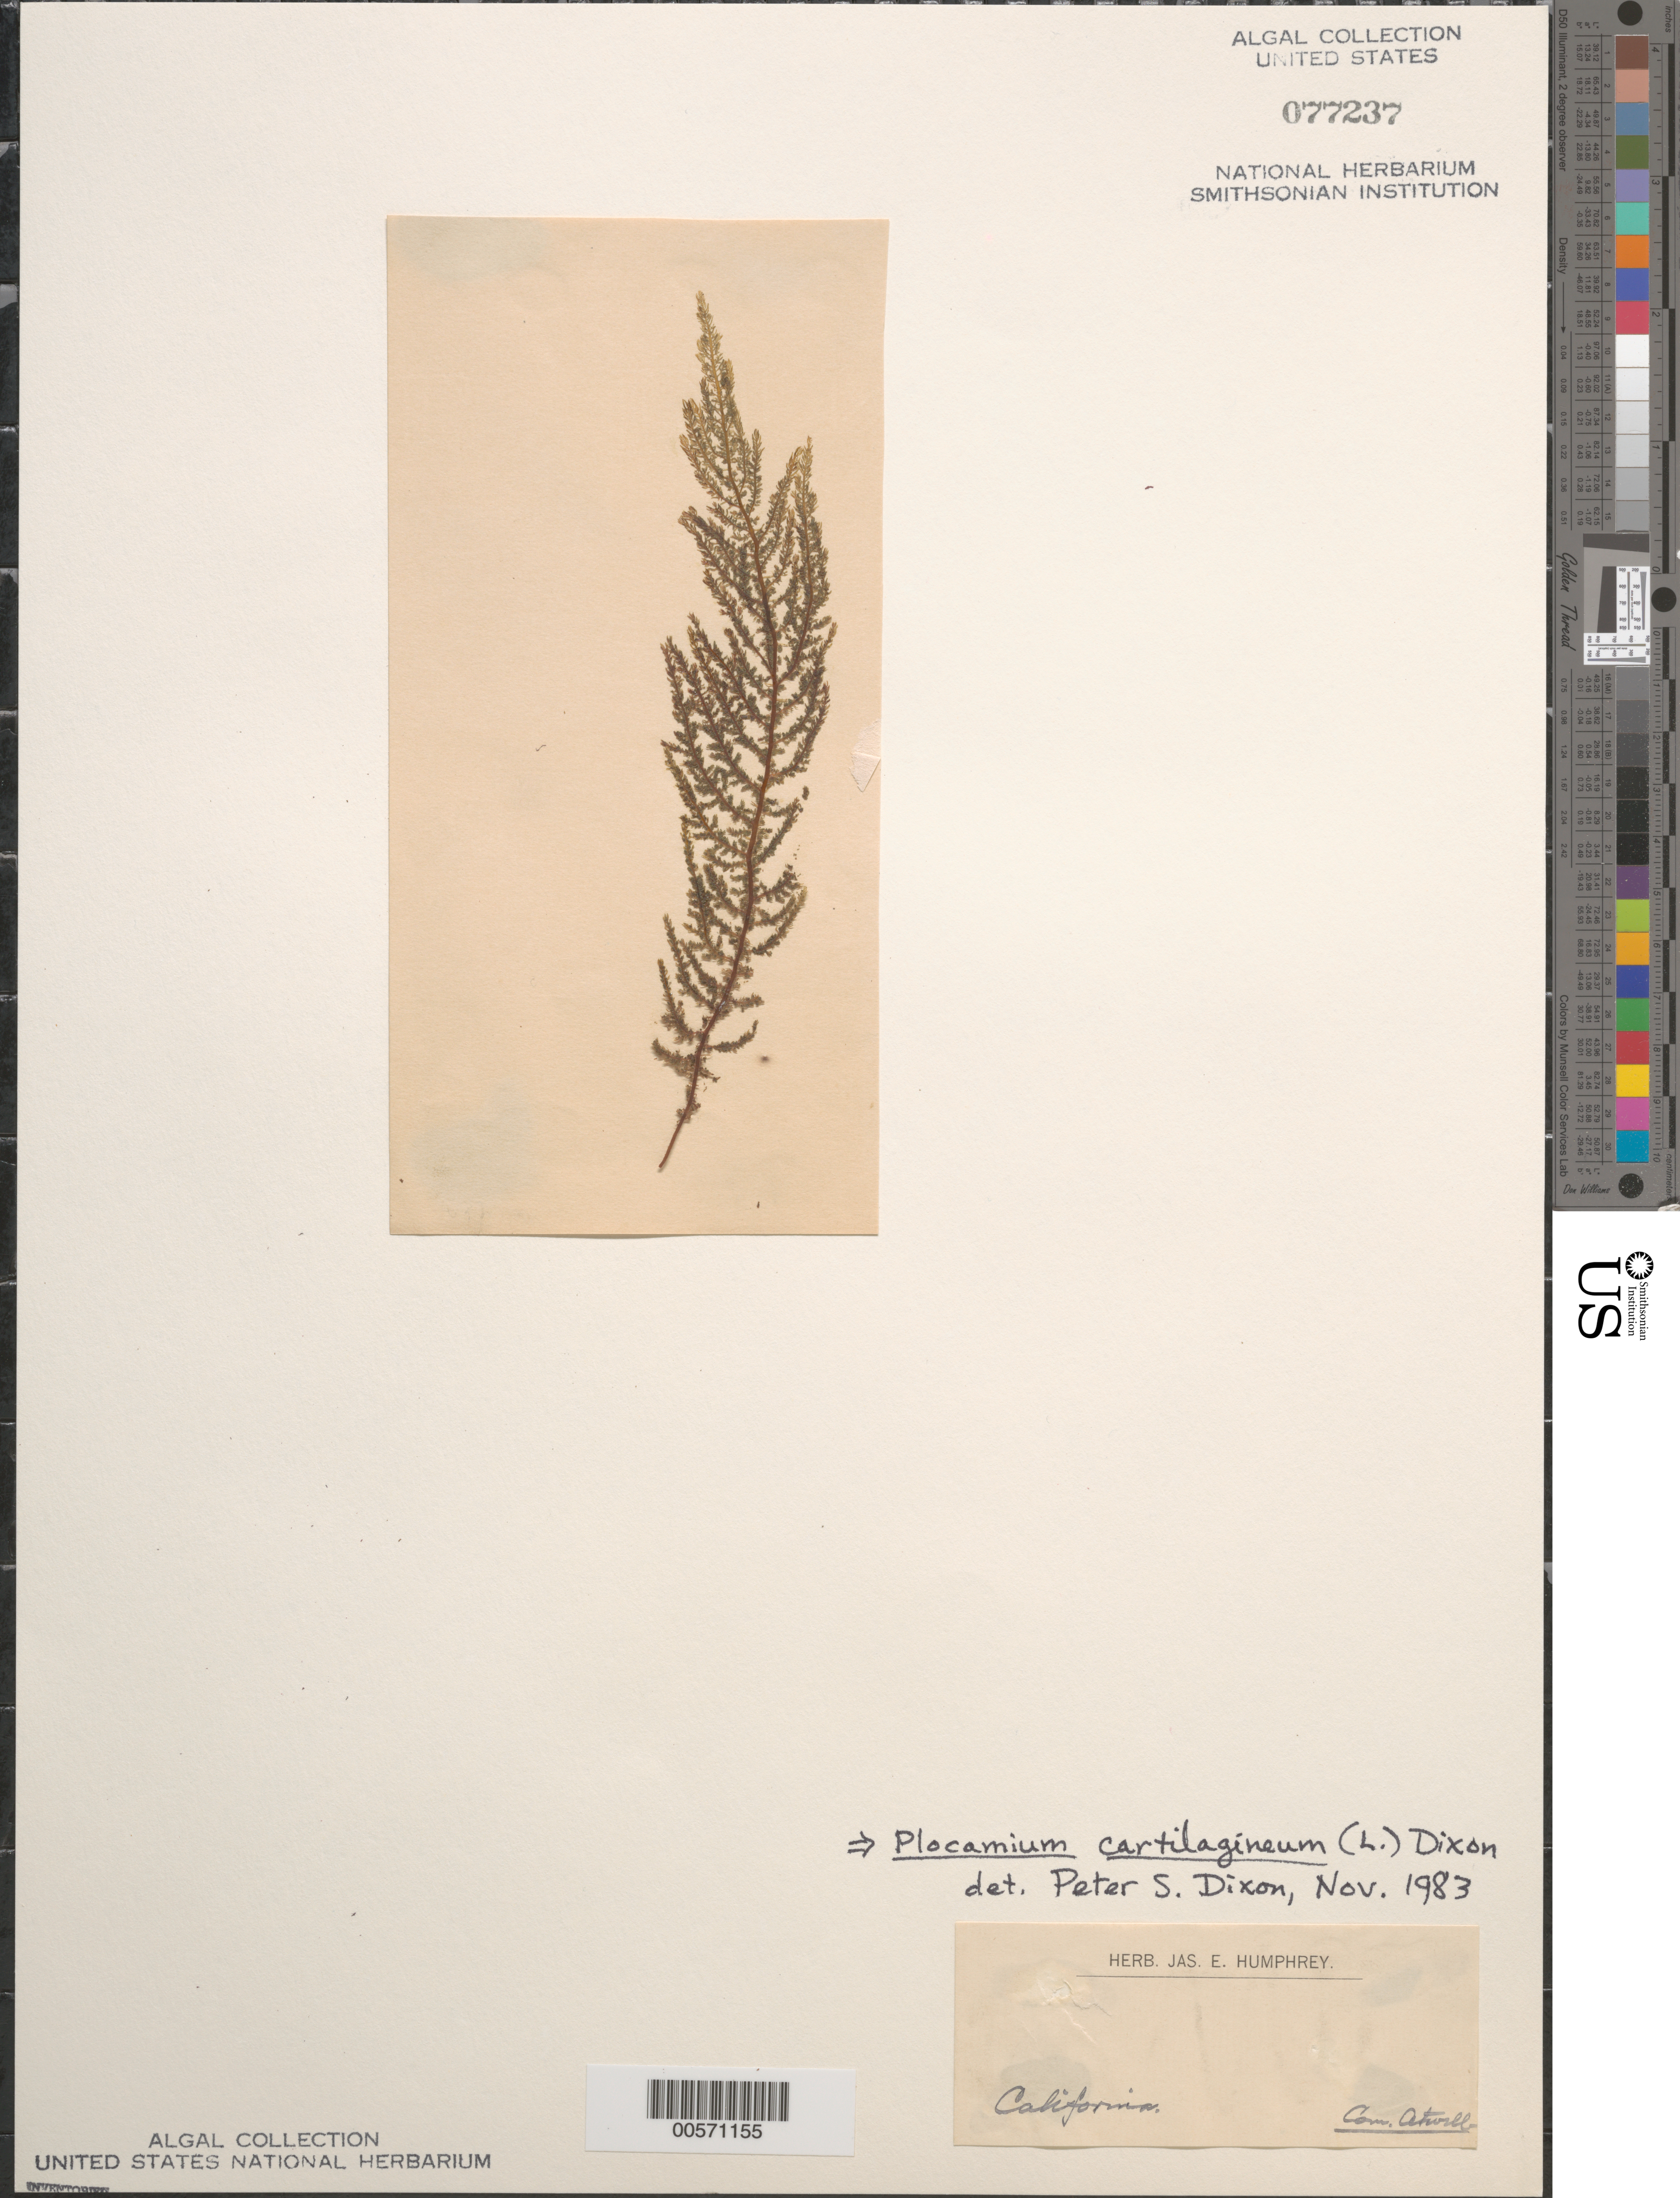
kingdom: Plantae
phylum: Rhodophyta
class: Florideophyceae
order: Plocamiales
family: Plocamiaceae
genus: Plocamium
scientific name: Plocamium cartilagineum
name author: (L.) P.S. Dixon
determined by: Dixon, P. S.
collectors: -. Atwell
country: United States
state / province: California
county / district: San Diego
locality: False Bay, San Diego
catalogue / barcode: US 77237